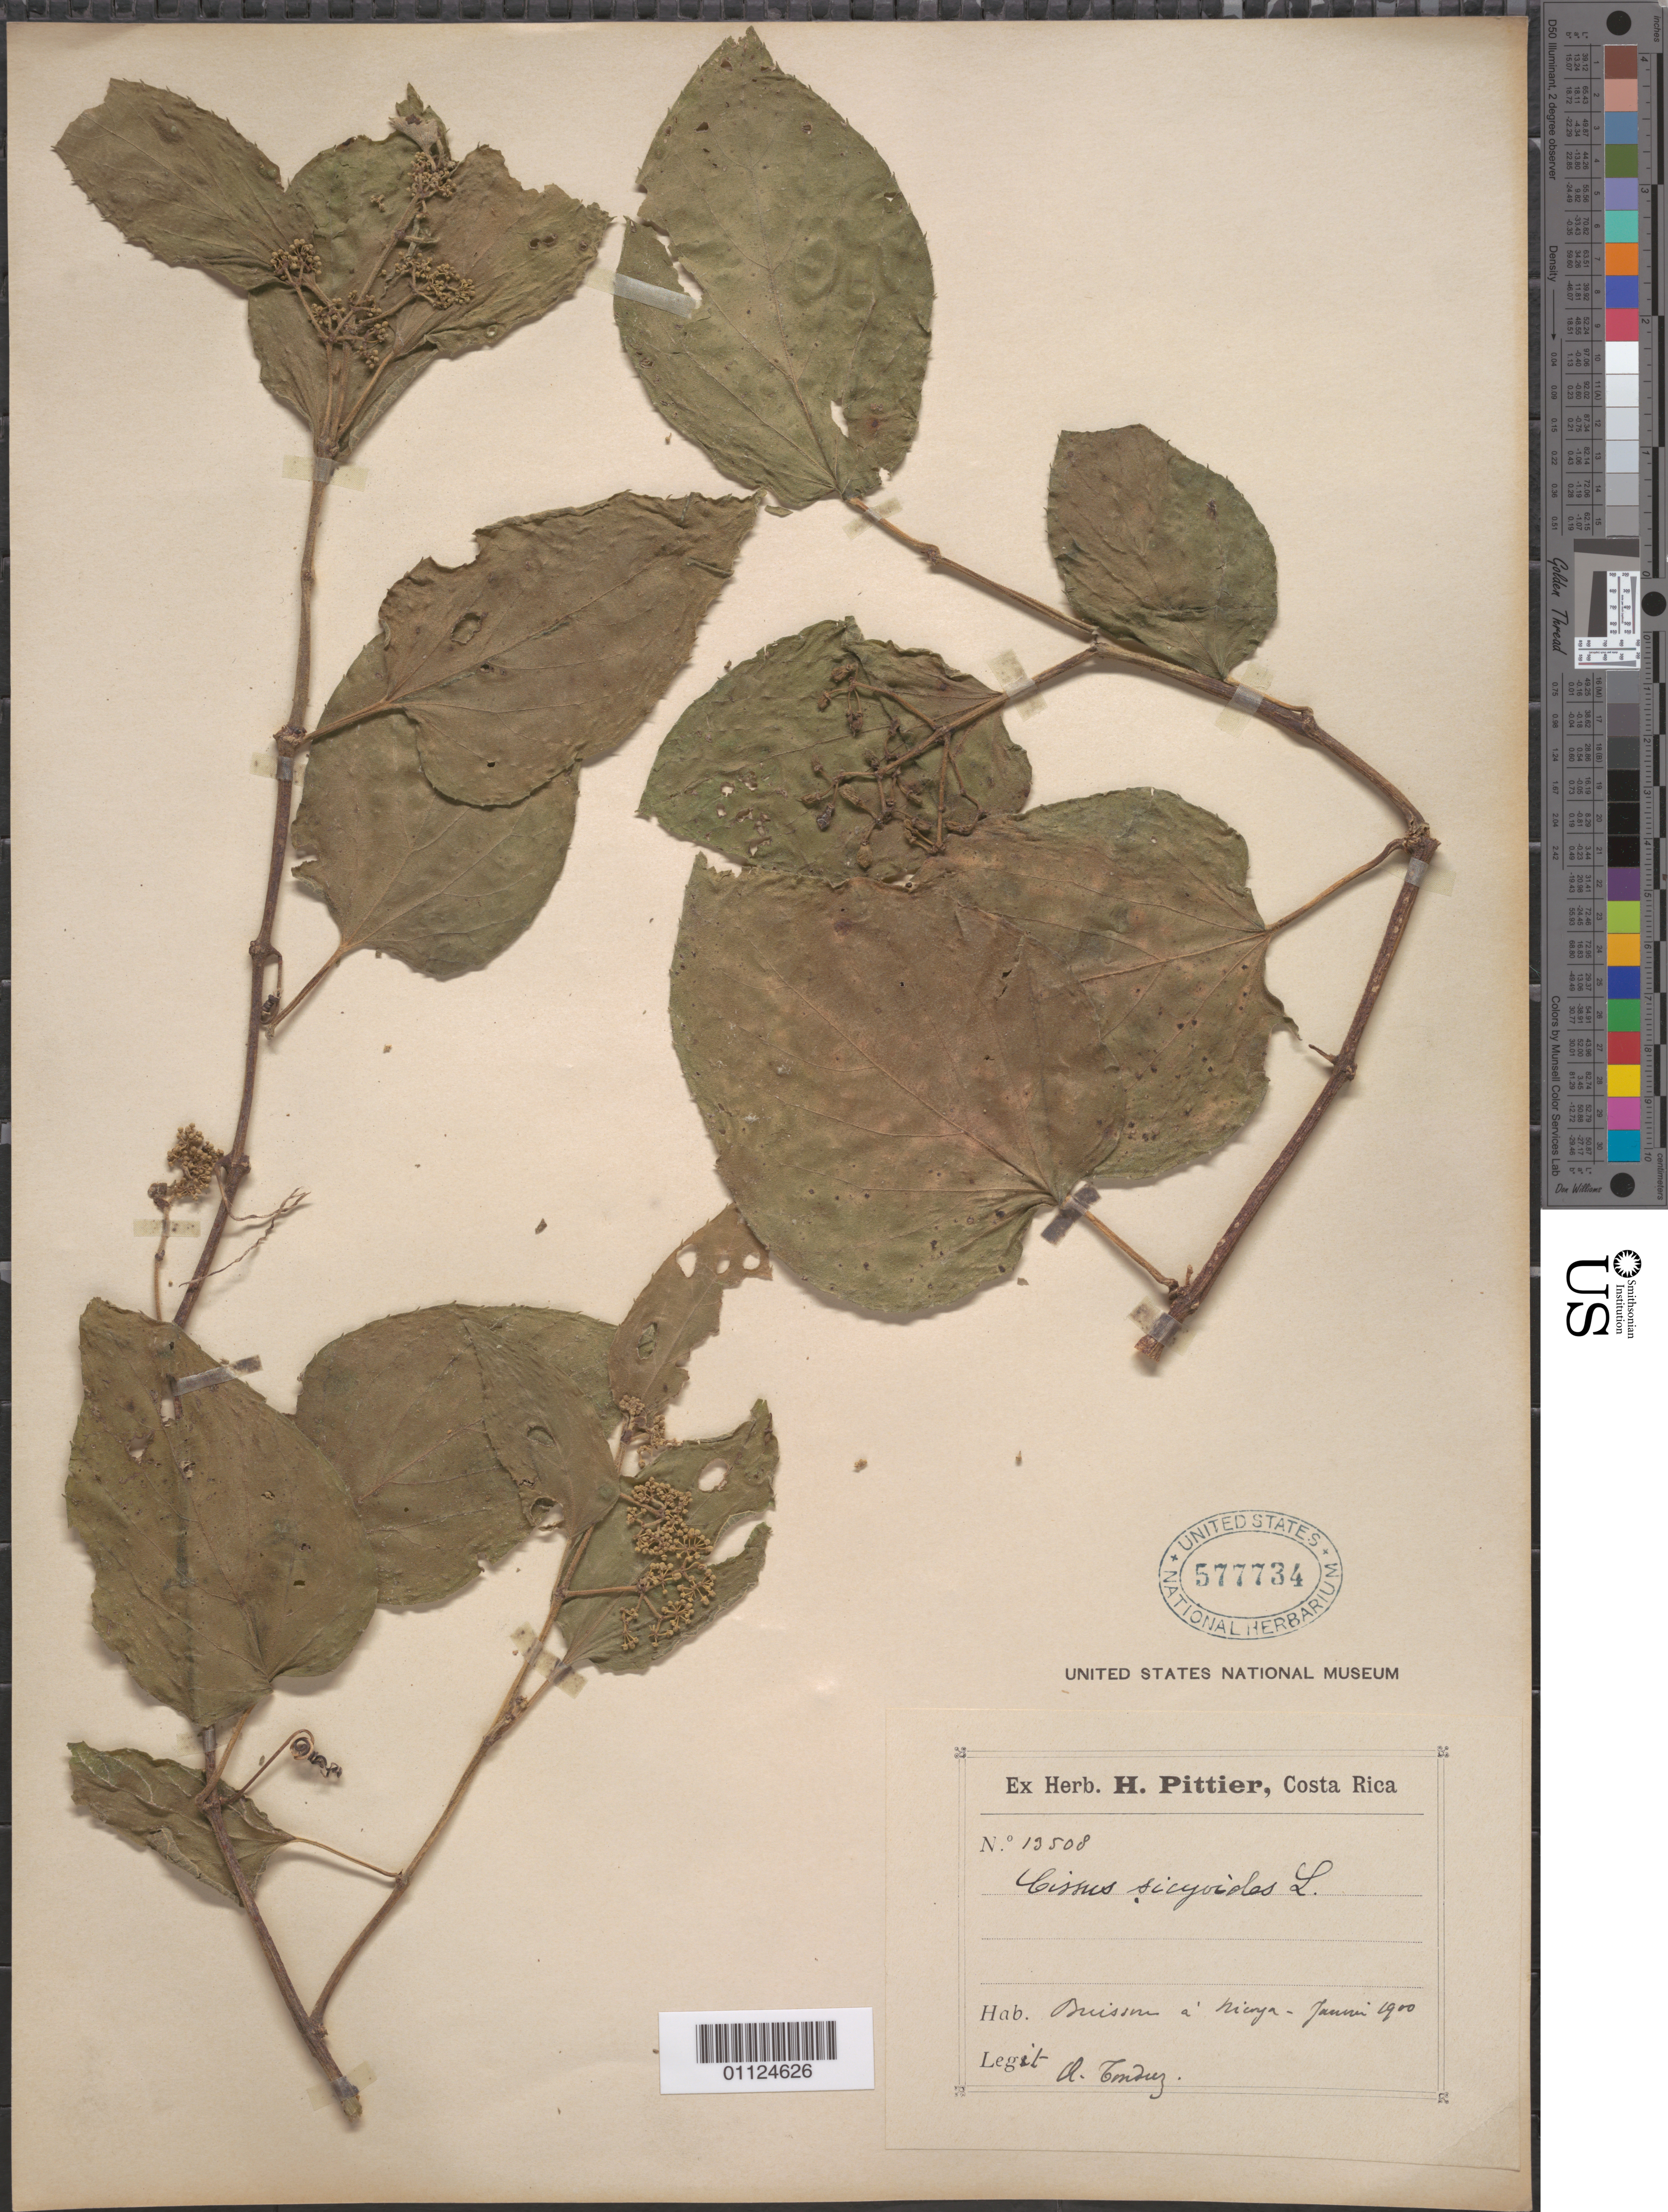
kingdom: Plantae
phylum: Tracheophyta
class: Magnoliopsida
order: Vitales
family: Vitaceae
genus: Cissus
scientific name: Cissus verticillata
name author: (L.) Nicolson & C.E. Jarvis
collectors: A. Tonduz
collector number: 13508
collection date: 1880/1920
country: Costa Rica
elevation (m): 1900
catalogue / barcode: US 577734